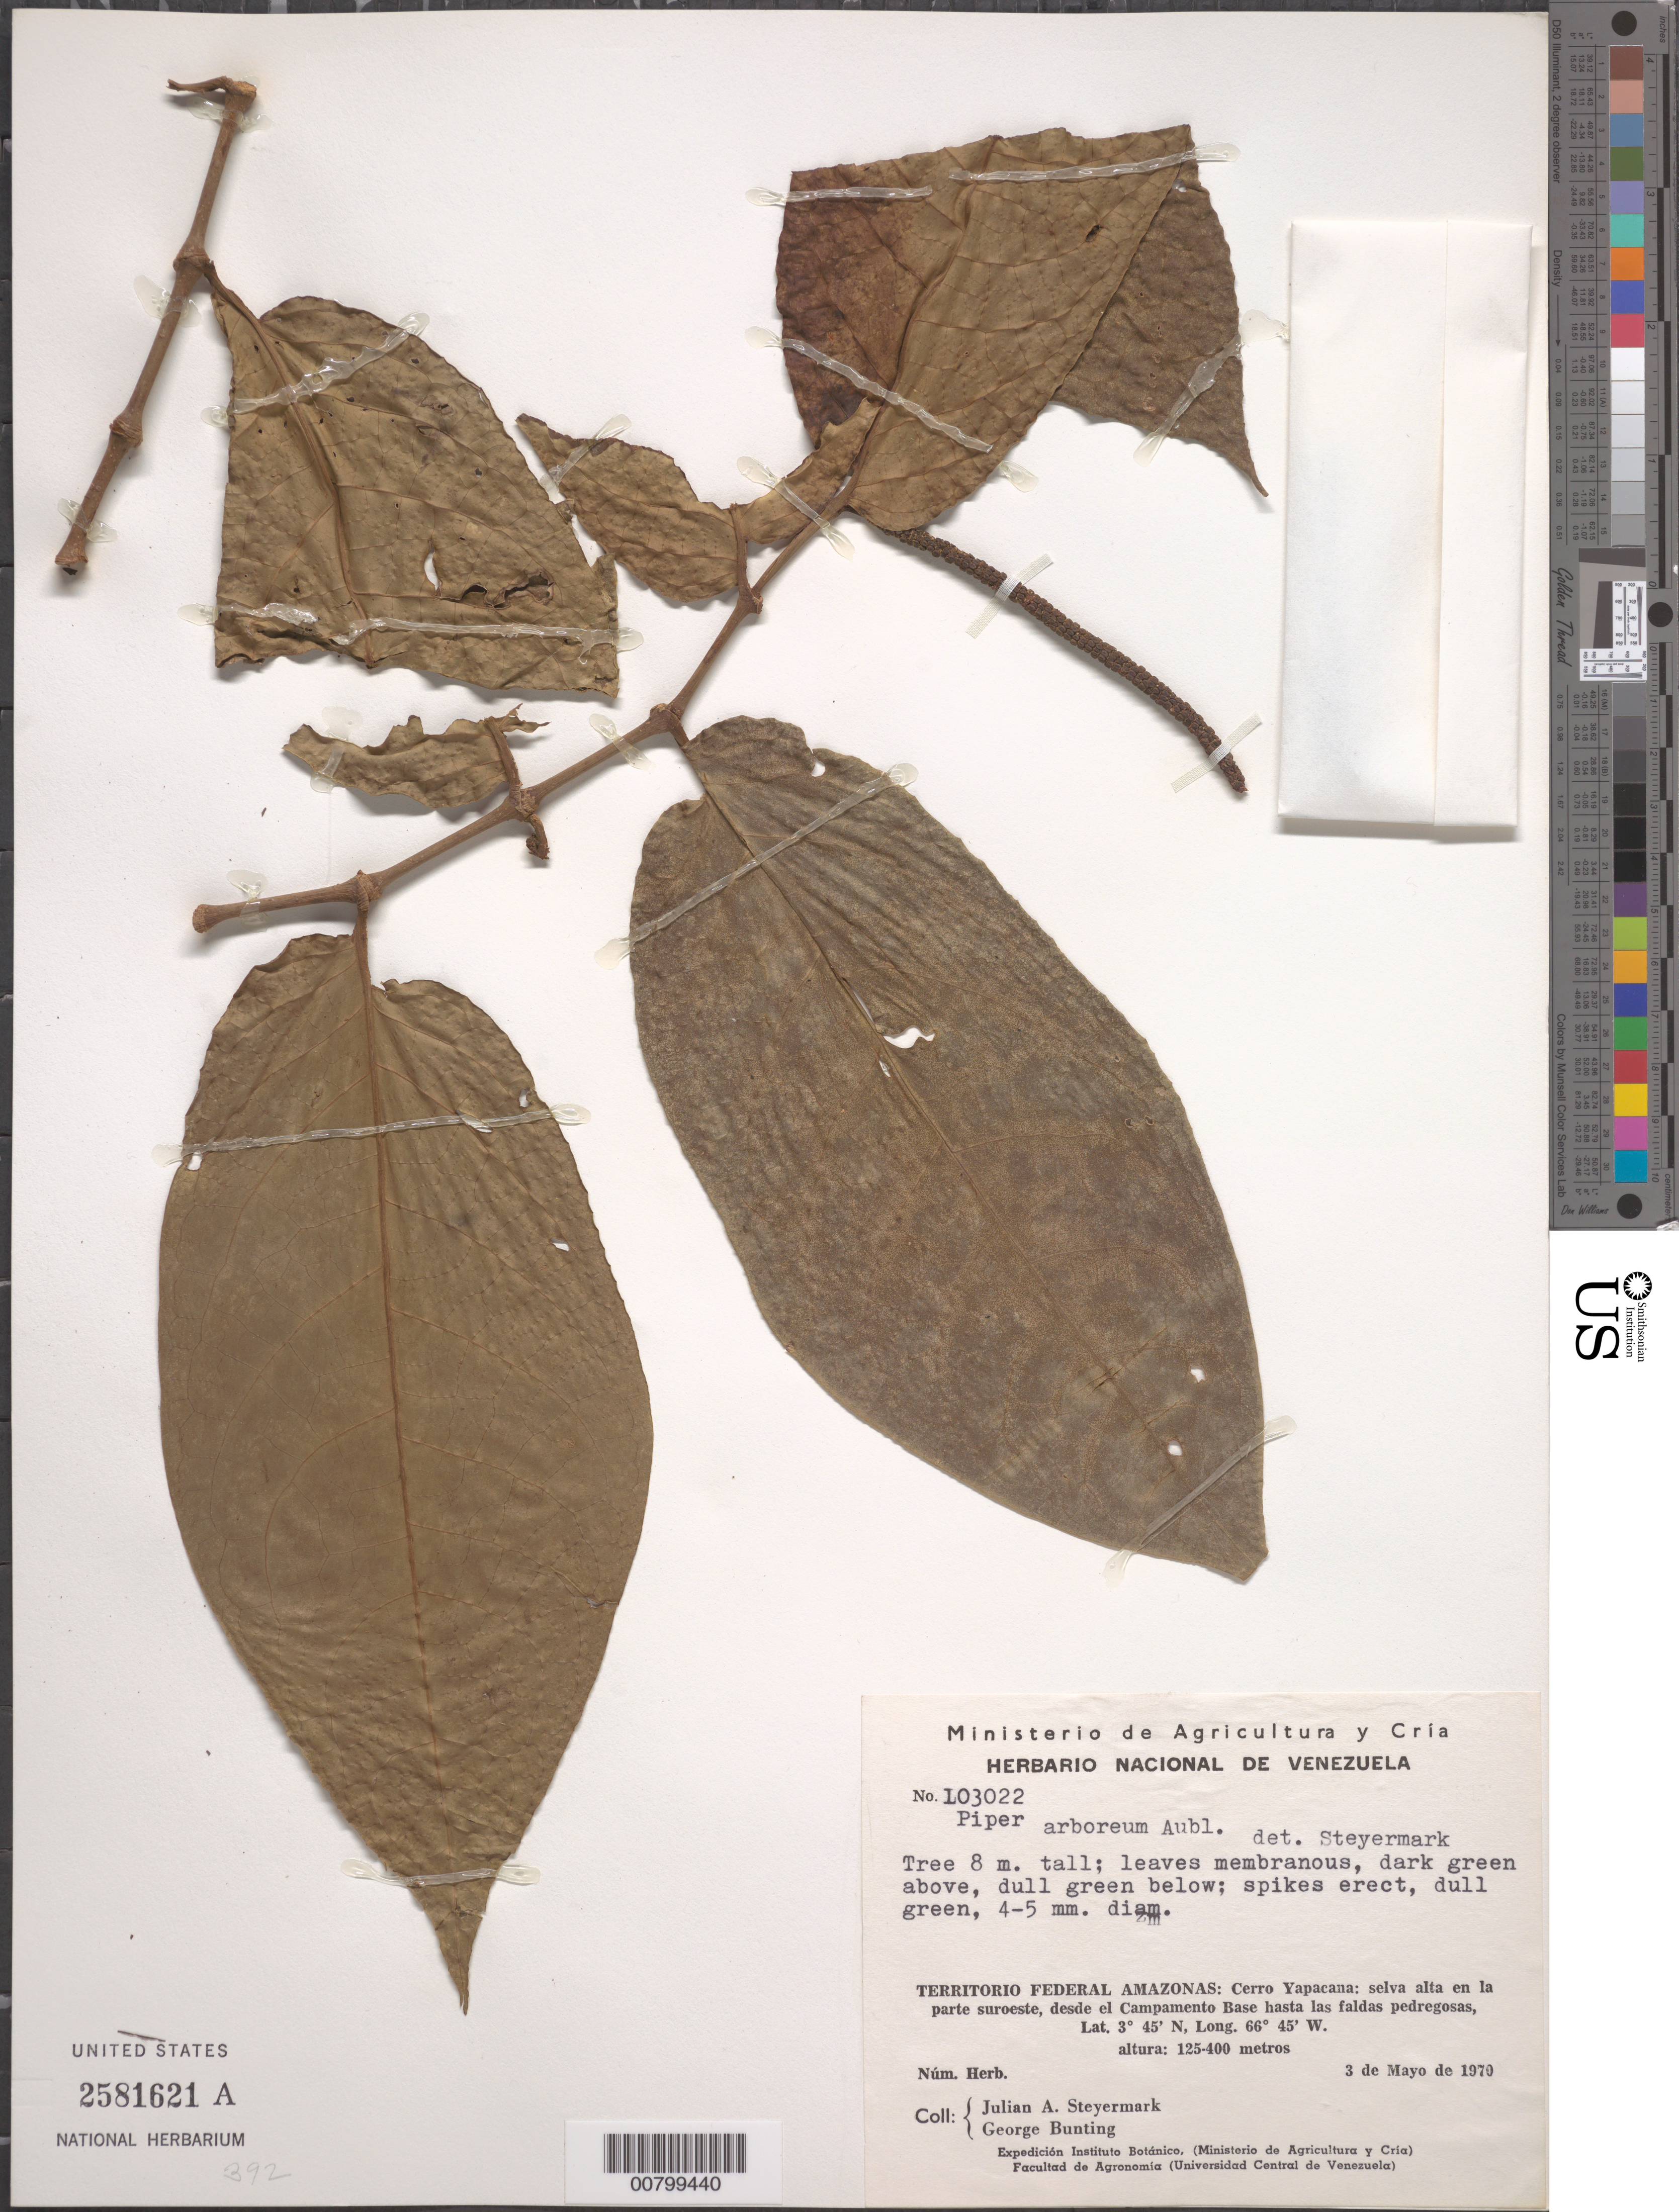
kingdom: Plantae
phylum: Tracheophyta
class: Magnoliopsida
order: Piperales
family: Piperaceae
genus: Piper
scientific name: Piper arboreum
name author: Aubl.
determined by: Steyermark, Julian A., (VEN)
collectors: J. Steyermark & G. S. Bunting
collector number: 103022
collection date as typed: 3-May-70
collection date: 1970-05-03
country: Venezuela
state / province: Amazonas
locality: Cerro Yapacána, parte suroeste, desde el Campamento Base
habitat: Selva alta; hasta las faldas pedregosas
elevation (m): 125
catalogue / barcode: US 2581621